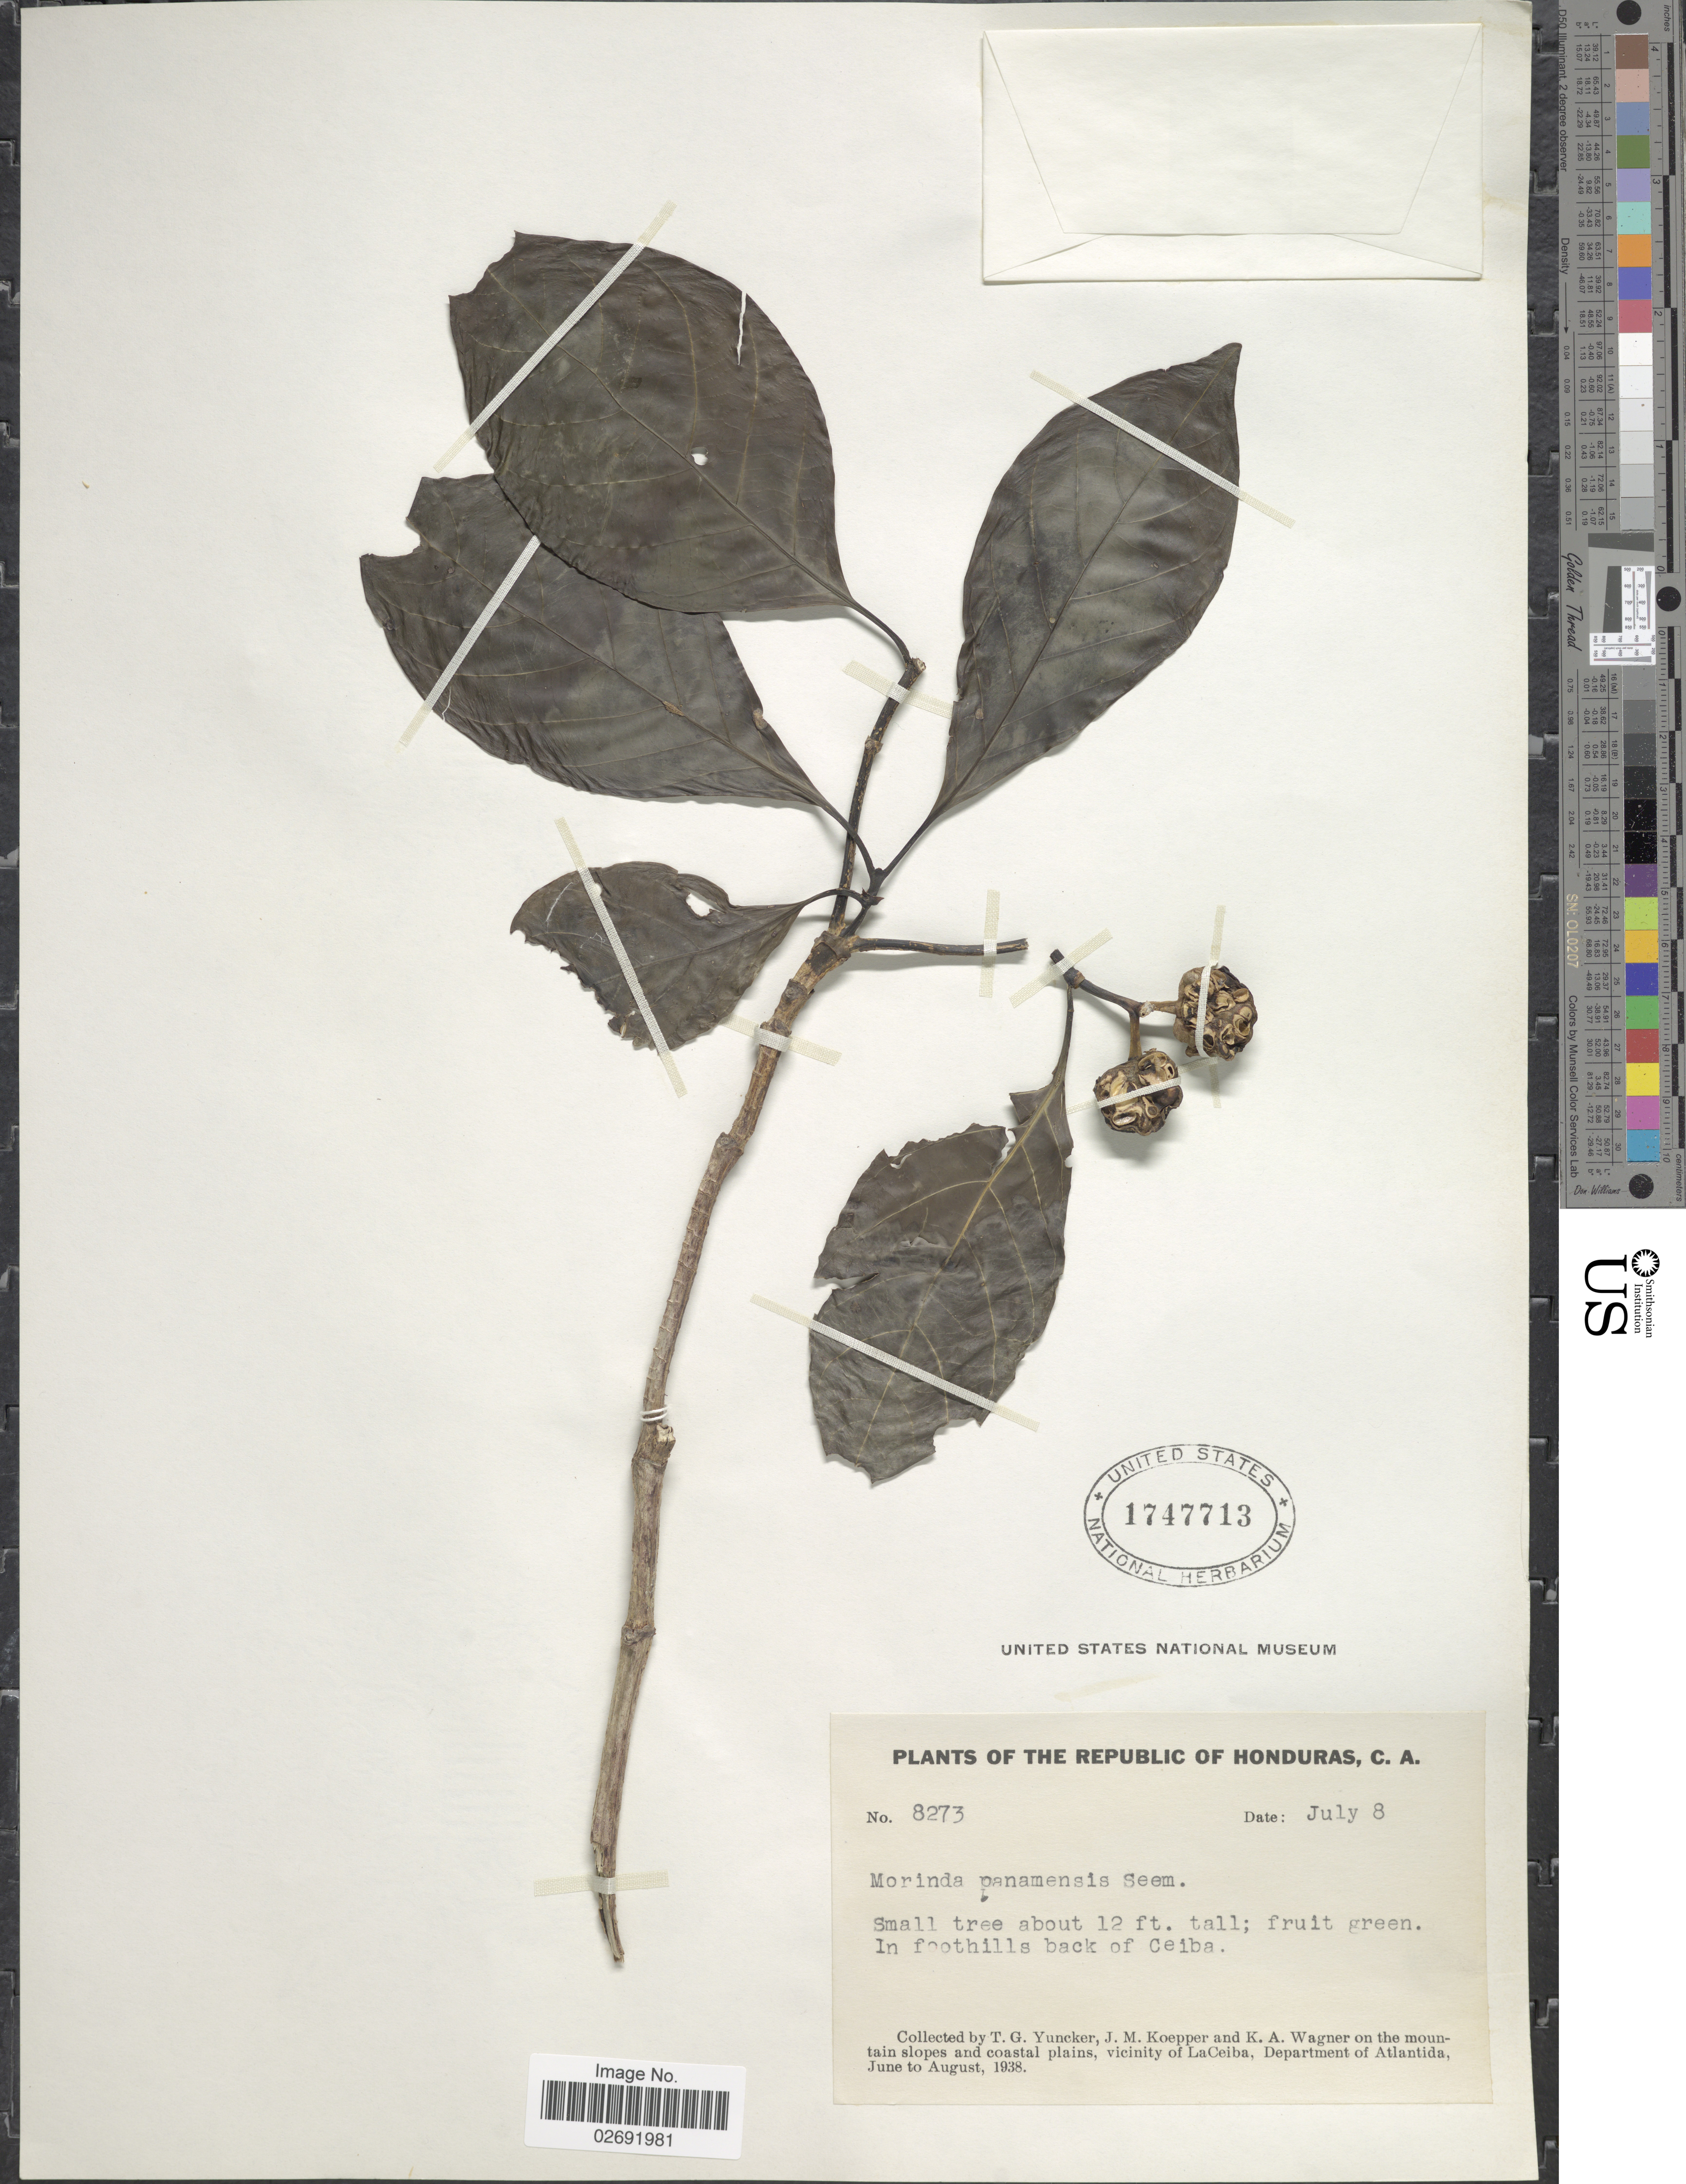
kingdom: Plantae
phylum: Tracheophyta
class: Magnoliopsida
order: Gentianales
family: Rubiaceae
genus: Morinda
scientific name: Morinda panamensis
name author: Seem.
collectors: T. G. Yuncker, J. M. Koepper & K. A. Wagner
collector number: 8273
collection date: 1938-07-08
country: Honduras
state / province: Atlántida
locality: The Republic of Honduras, In foothills back of Ceiba, on the mountain slopes and coastal plains, vicinity of LaCeiba, Department of Atlantida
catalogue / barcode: US 1747713